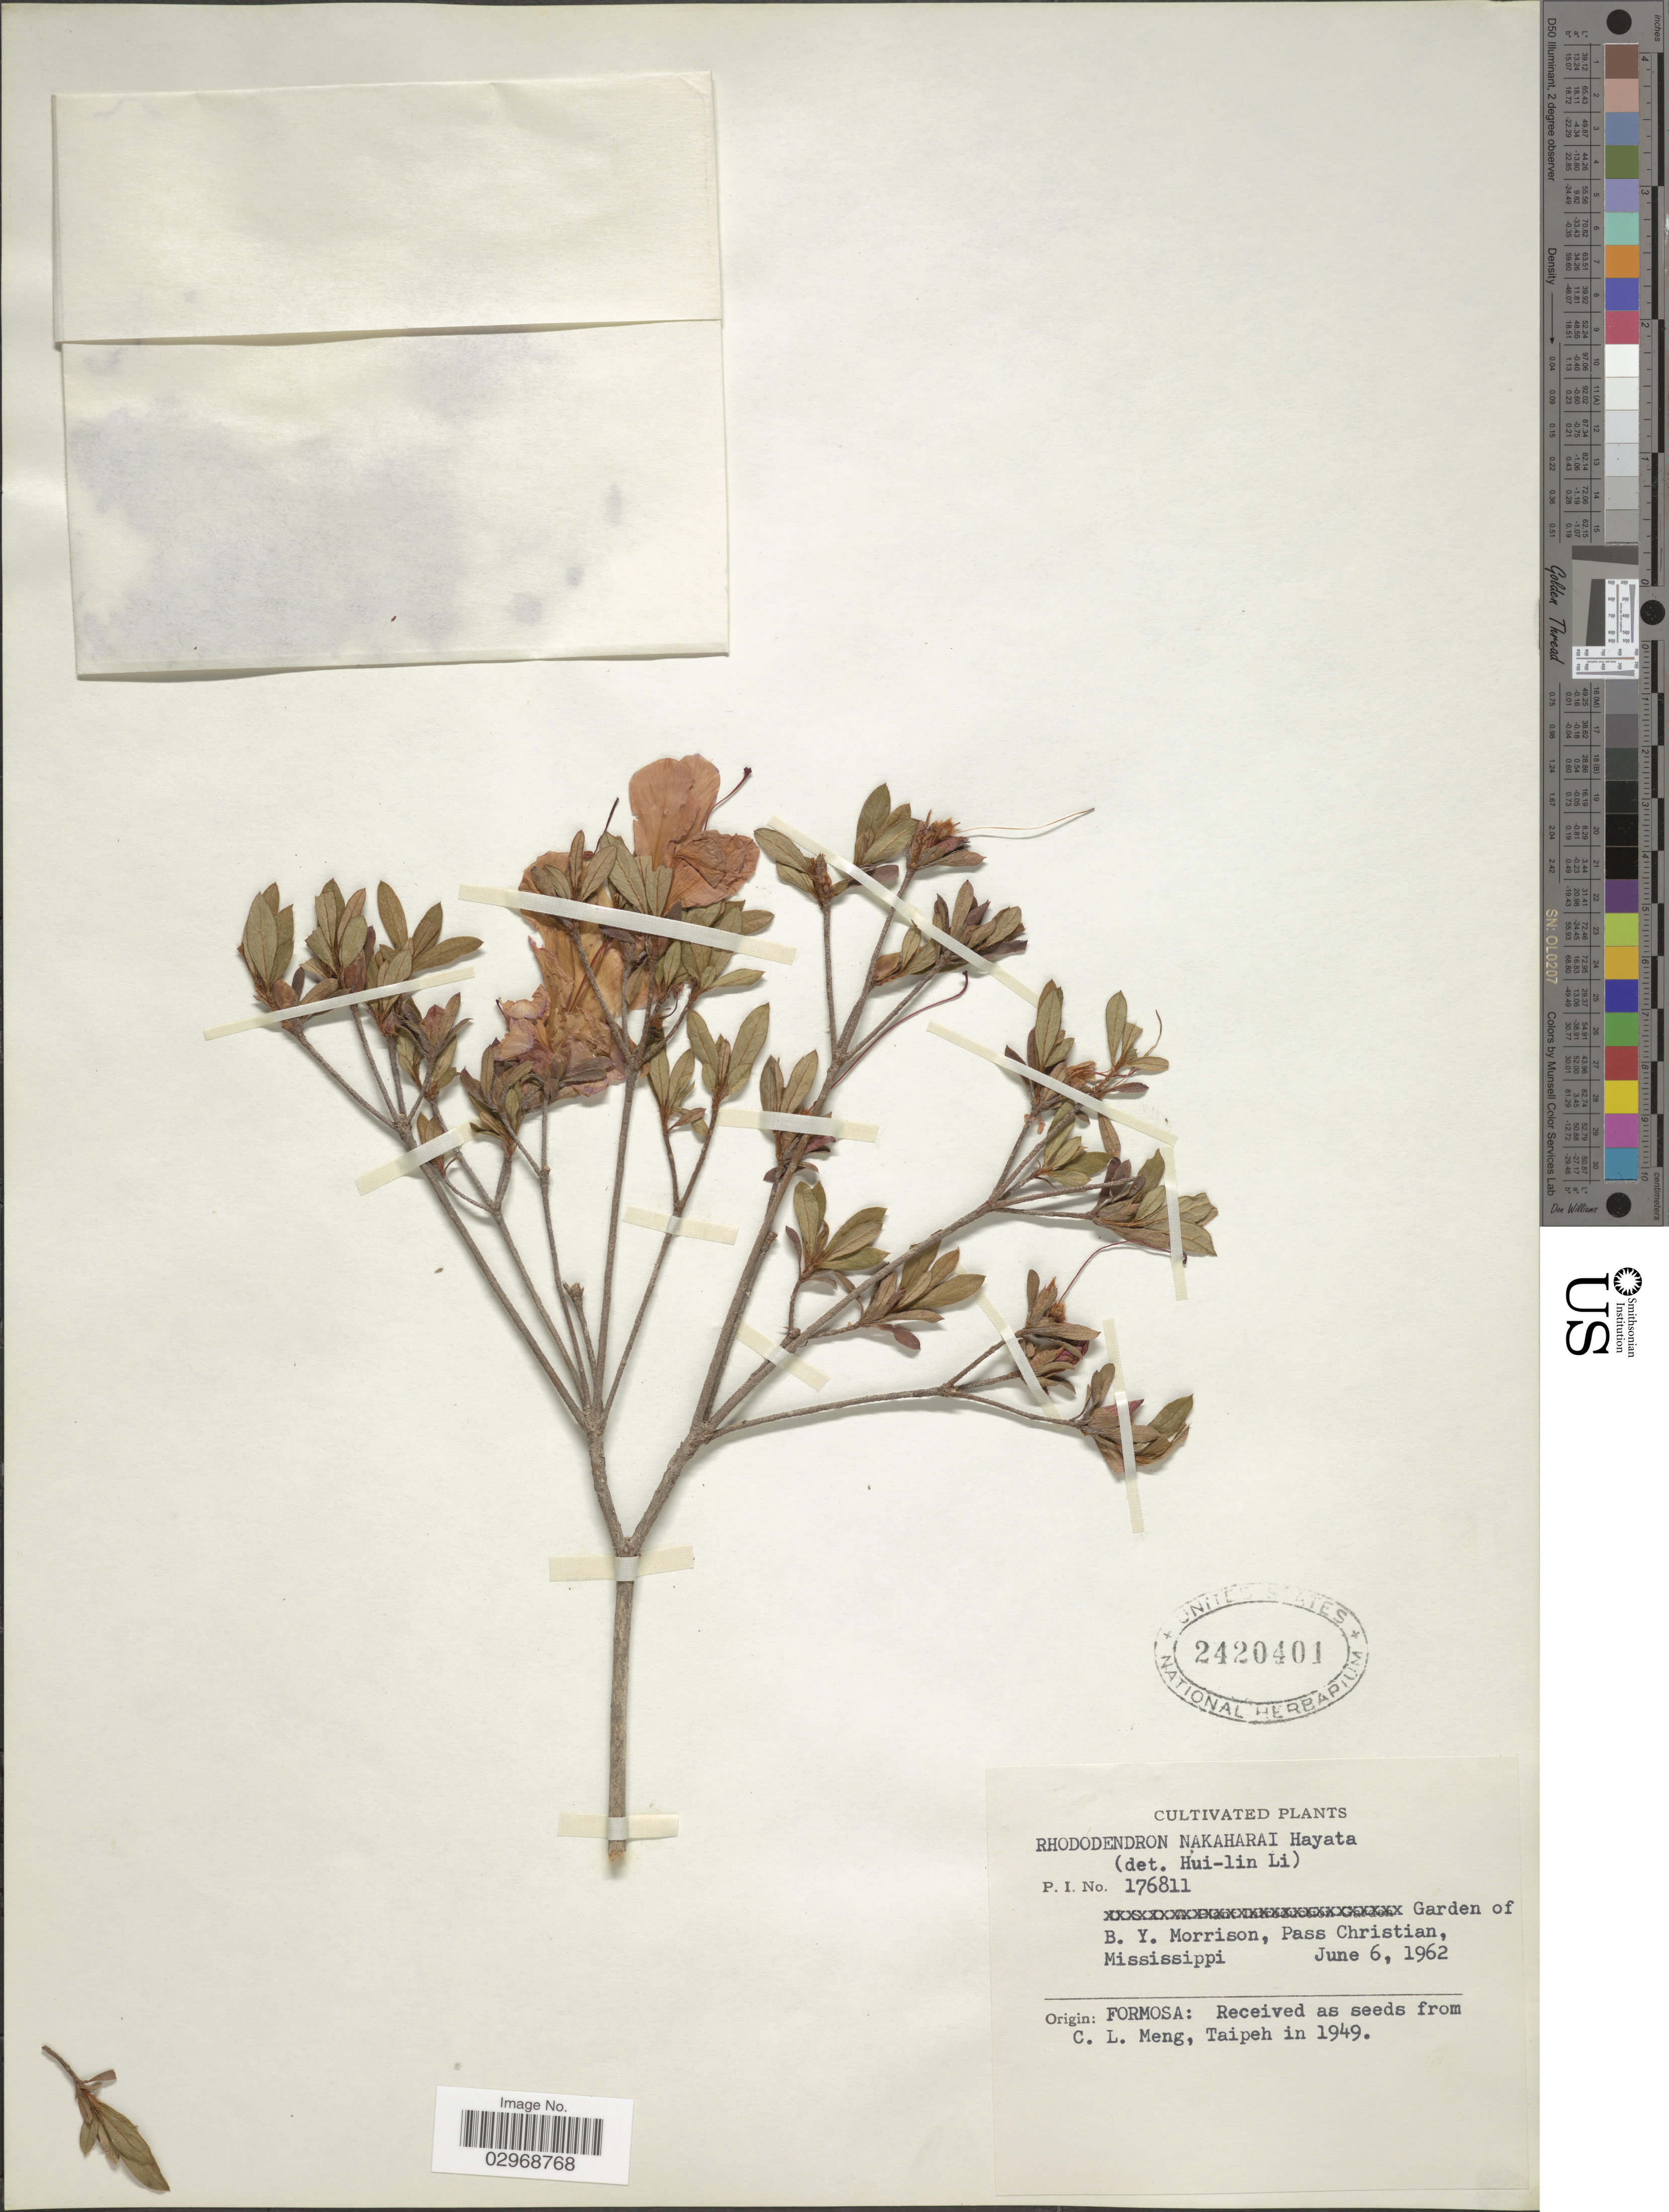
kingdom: Plantae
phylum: Tracheophyta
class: Magnoliopsida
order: Ericales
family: Ericaceae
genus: Rhododendron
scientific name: Rhododendron nakaharae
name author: Hayata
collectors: B. Morrison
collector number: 176811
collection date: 1962-06-06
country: United States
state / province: Mississippi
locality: Pass Christian.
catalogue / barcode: US 2420401